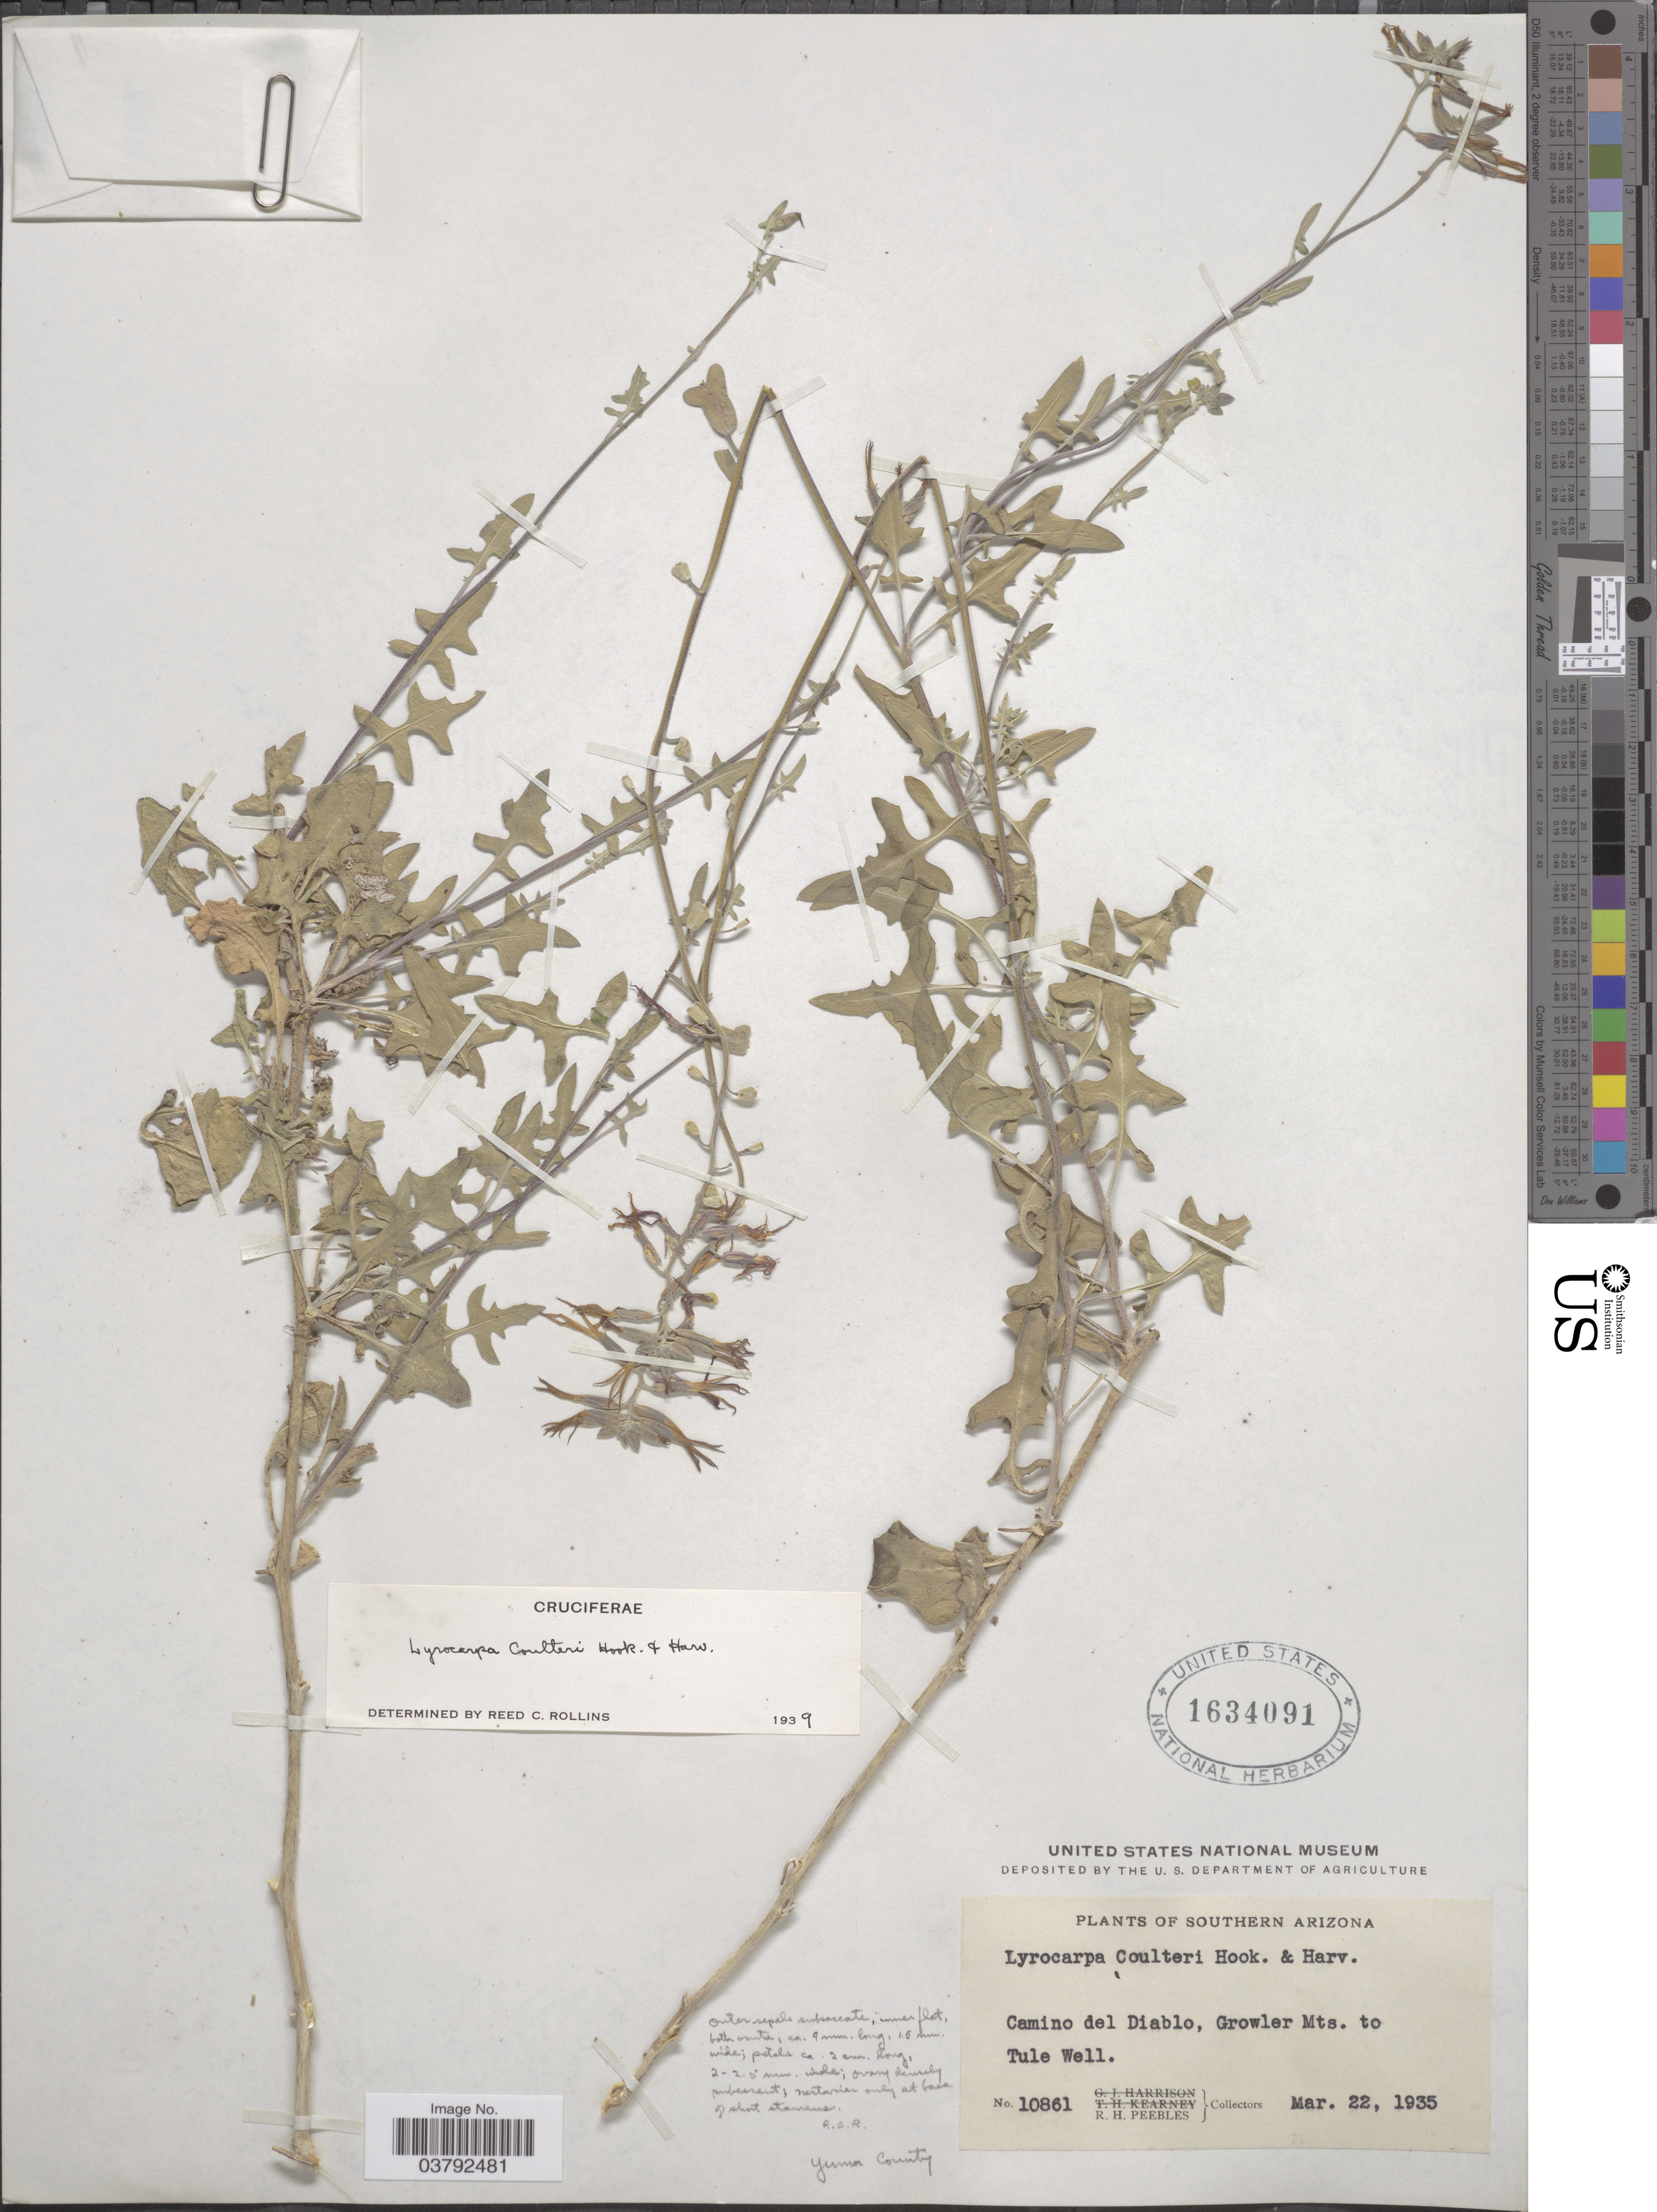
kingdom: Plantae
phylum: Tracheophyta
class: Magnoliopsida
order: Brassicales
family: Brassicaceae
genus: Lyrocarpa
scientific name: Lyrocarpa coulteri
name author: Hook. & Harv.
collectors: R. H. Peebles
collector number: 10861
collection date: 1935-03-22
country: United States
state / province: Arizona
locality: Southern Arizona. Camino del Diablo, Growler Mts. to Tule Well.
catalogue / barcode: US 1634091